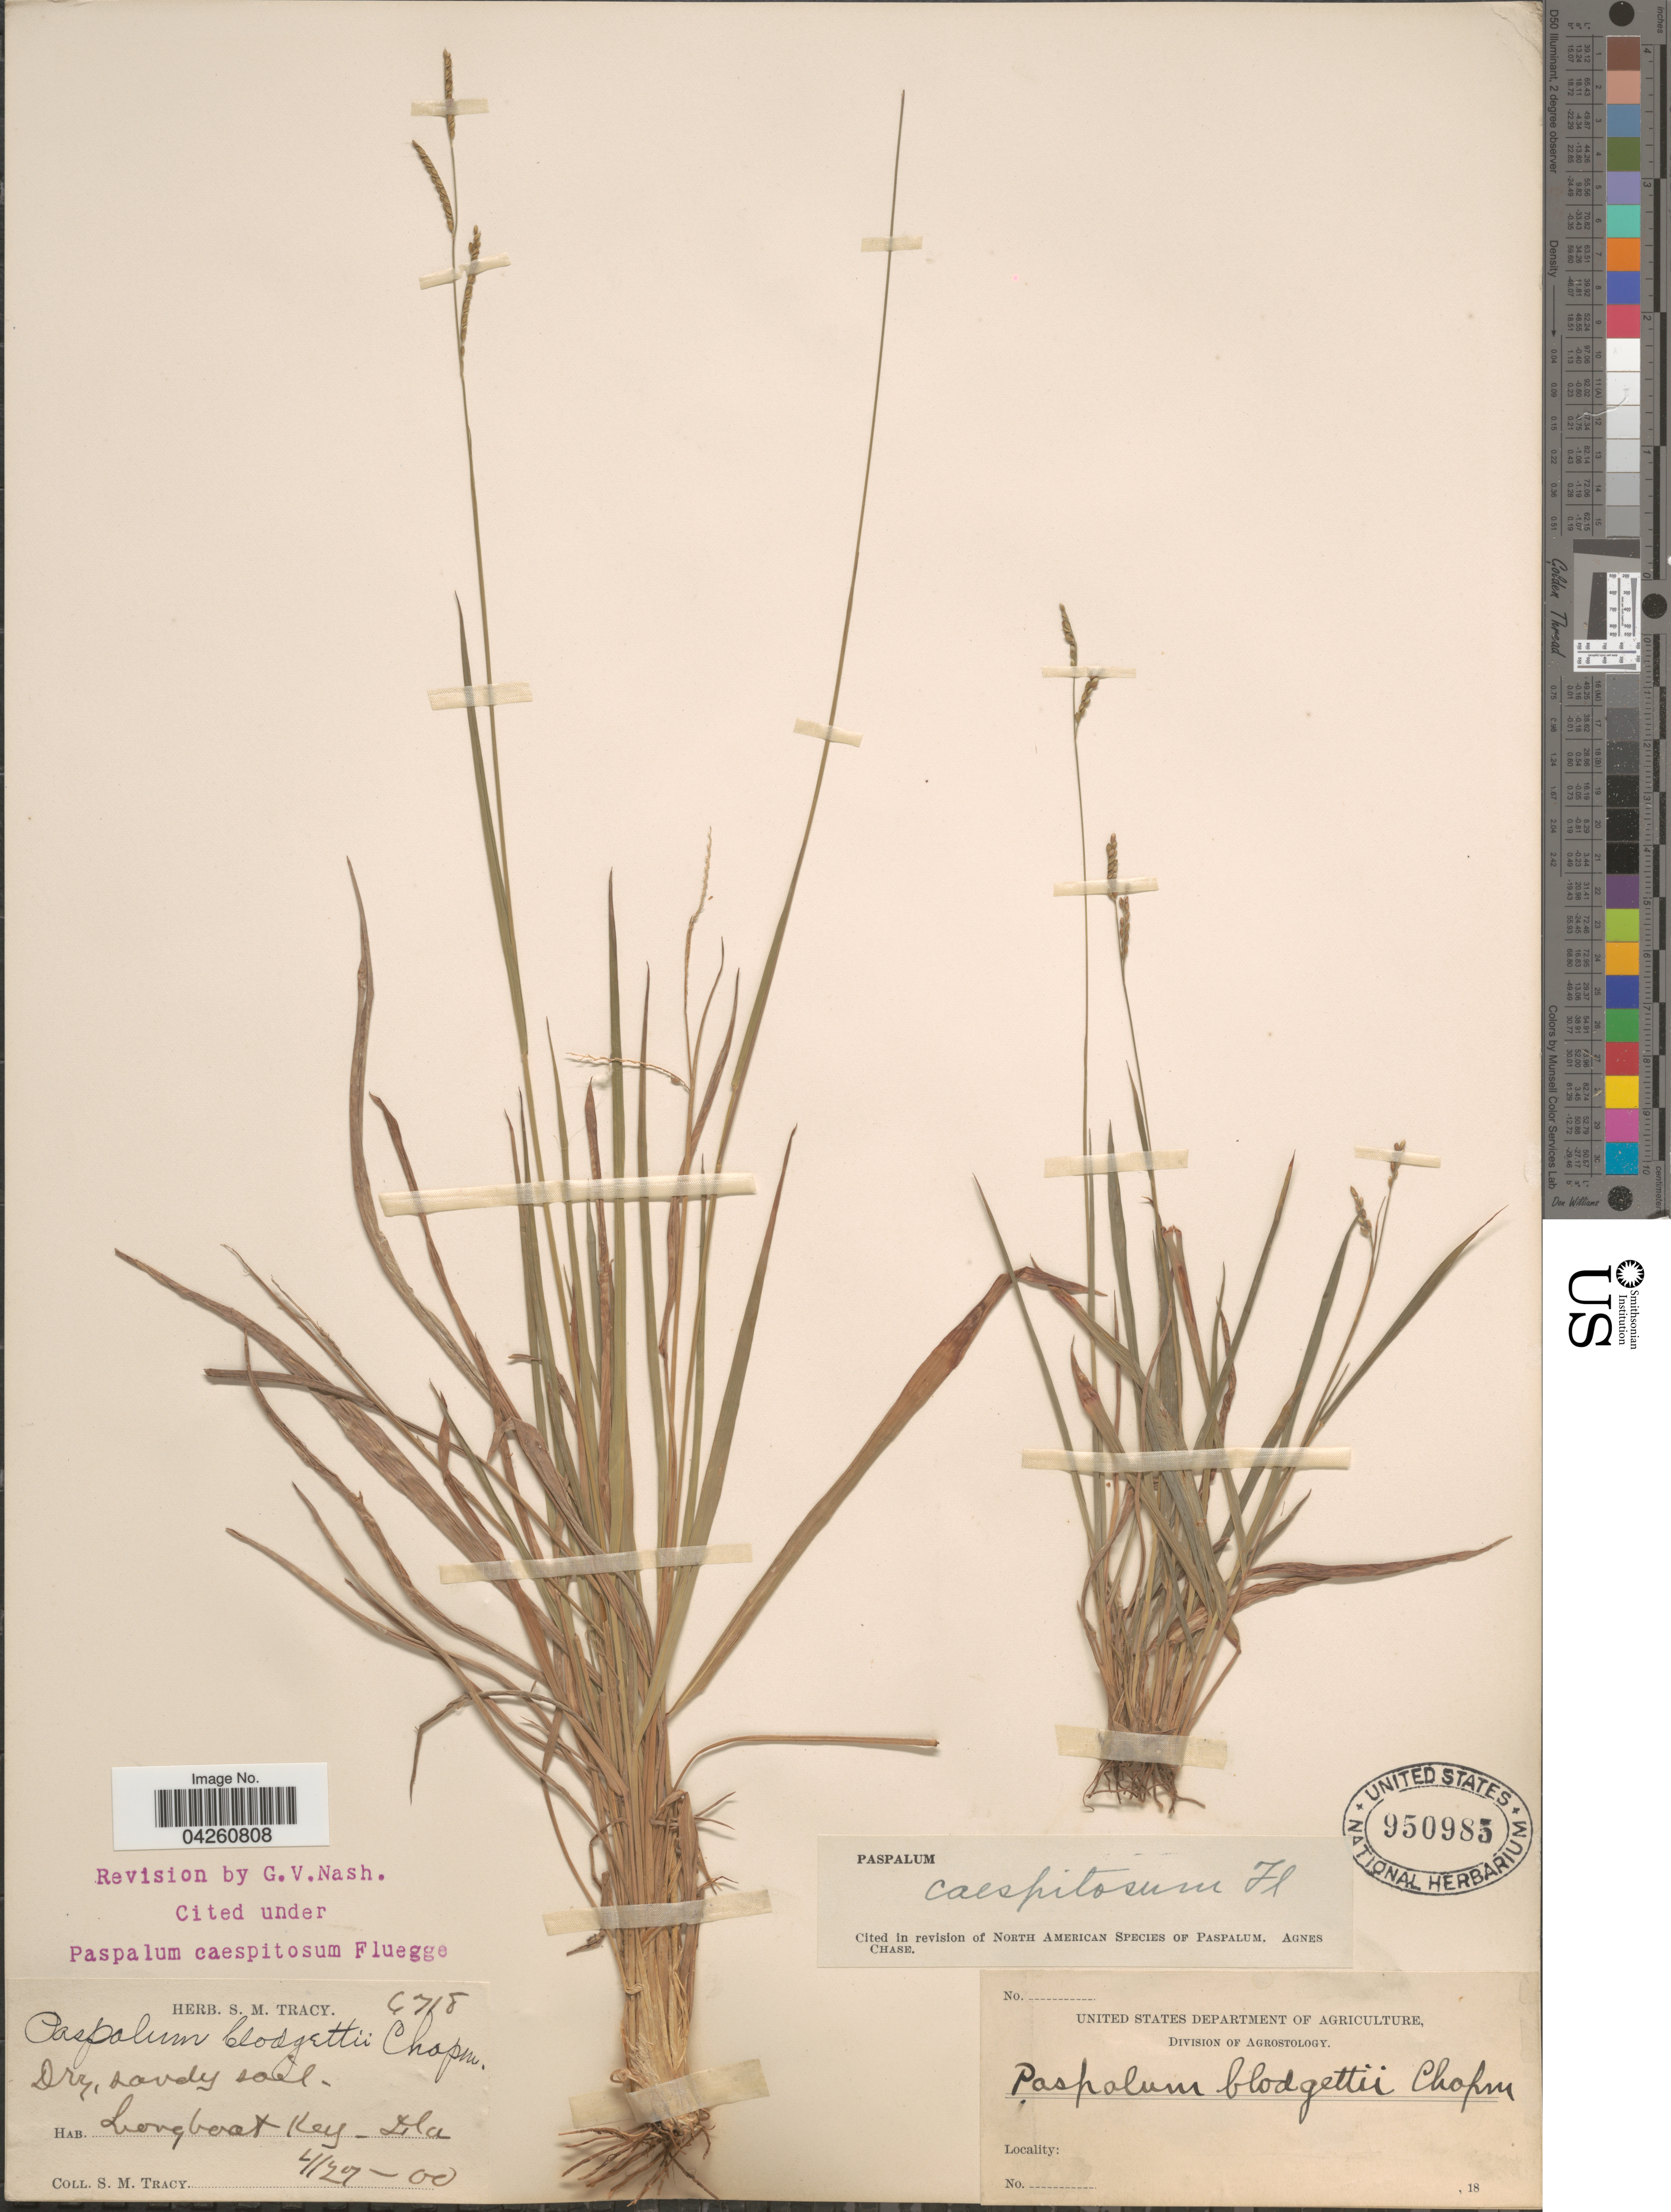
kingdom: Plantae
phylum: Tracheophyta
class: Liliopsida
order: Poales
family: Poaceae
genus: Paspalum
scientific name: Paspalum caespitosum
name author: Flüggé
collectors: S. M. Tracy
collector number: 6718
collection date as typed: Transcribed d/m/y: 27/4/0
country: United States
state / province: Florida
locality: Longboat Key.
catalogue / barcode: US 950985